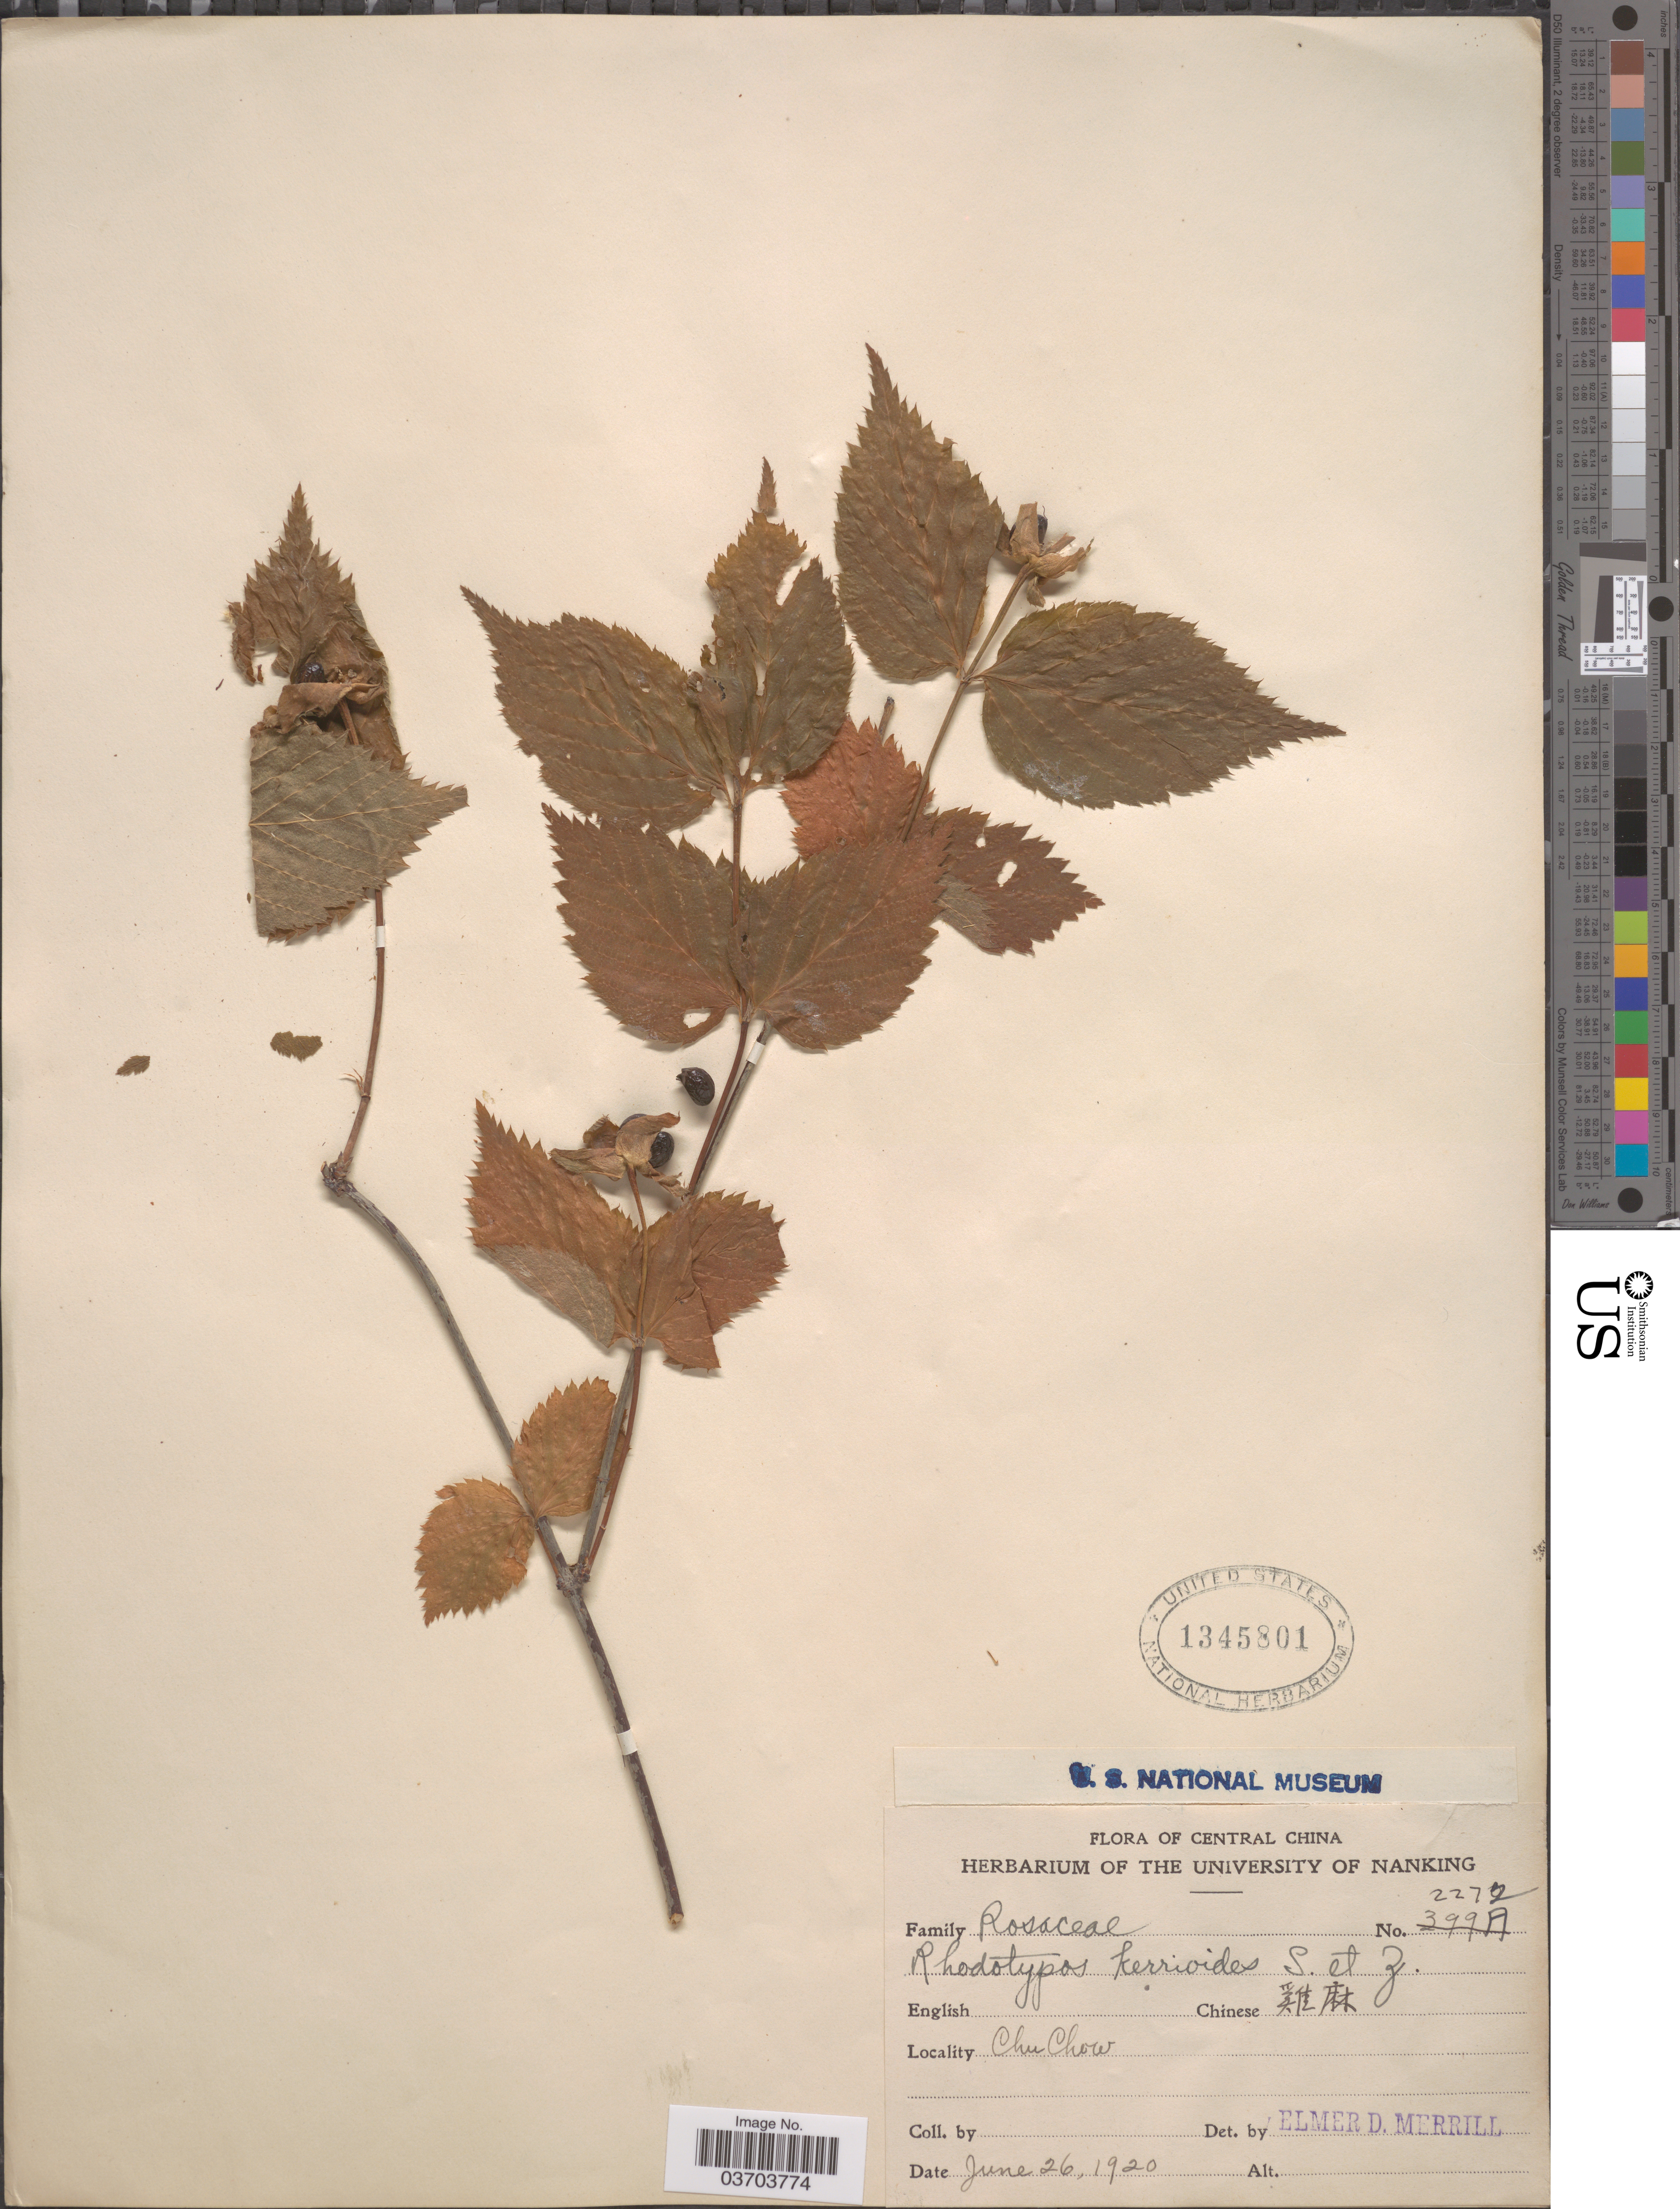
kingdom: Plantae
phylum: Tracheophyta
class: Magnoliopsida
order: Rosales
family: Rosaceae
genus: Rhodotypos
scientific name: Rhodotypos scandens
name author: (Thunb.) Makino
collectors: ex herb. University of Nanking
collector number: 2272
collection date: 1920-06-26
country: China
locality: Central China. ChuChow.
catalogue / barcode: US 1345801